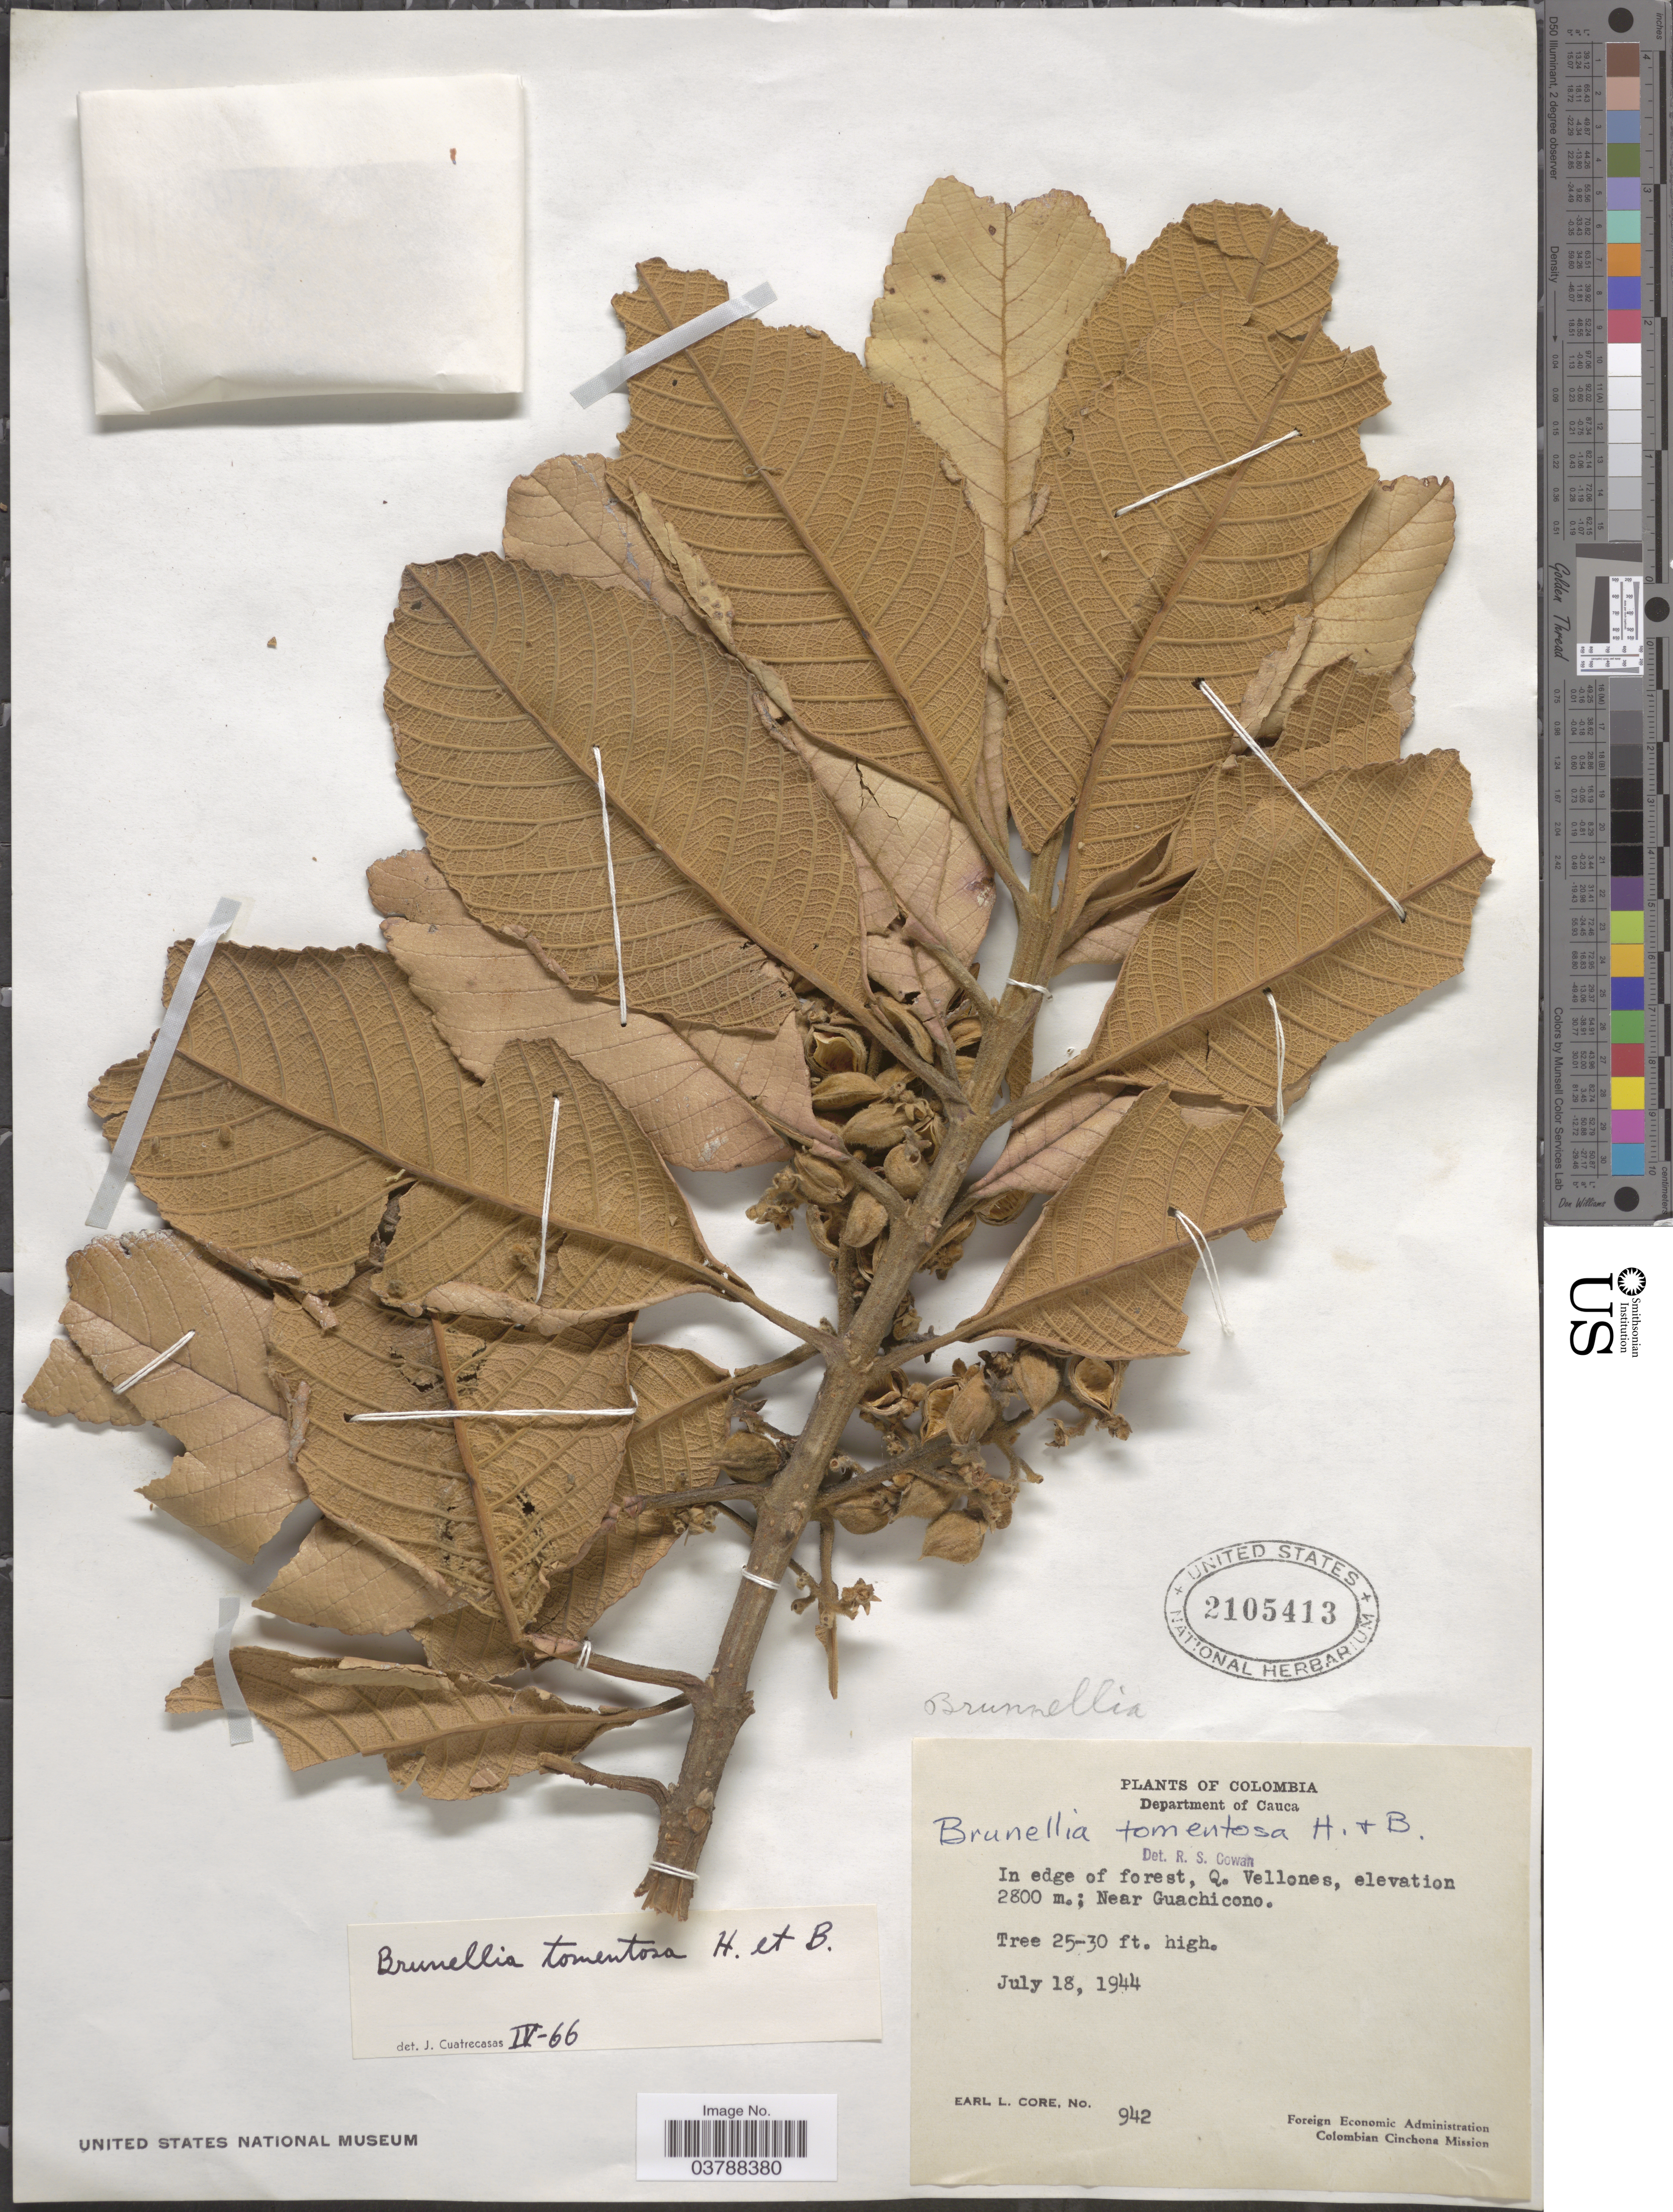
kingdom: Plantae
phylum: Tracheophyta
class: Magnoliopsida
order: Oxalidales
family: Brunelliaceae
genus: Brunellia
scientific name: Brunellia tomentosa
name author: Humb. & Bonpl.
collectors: E. L. Core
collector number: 942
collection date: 1944-07-18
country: Colombia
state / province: Cauca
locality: Department of Cauca. In edge of forest, Q. Vellones. Near Guachicono.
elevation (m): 2800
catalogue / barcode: US 2105413